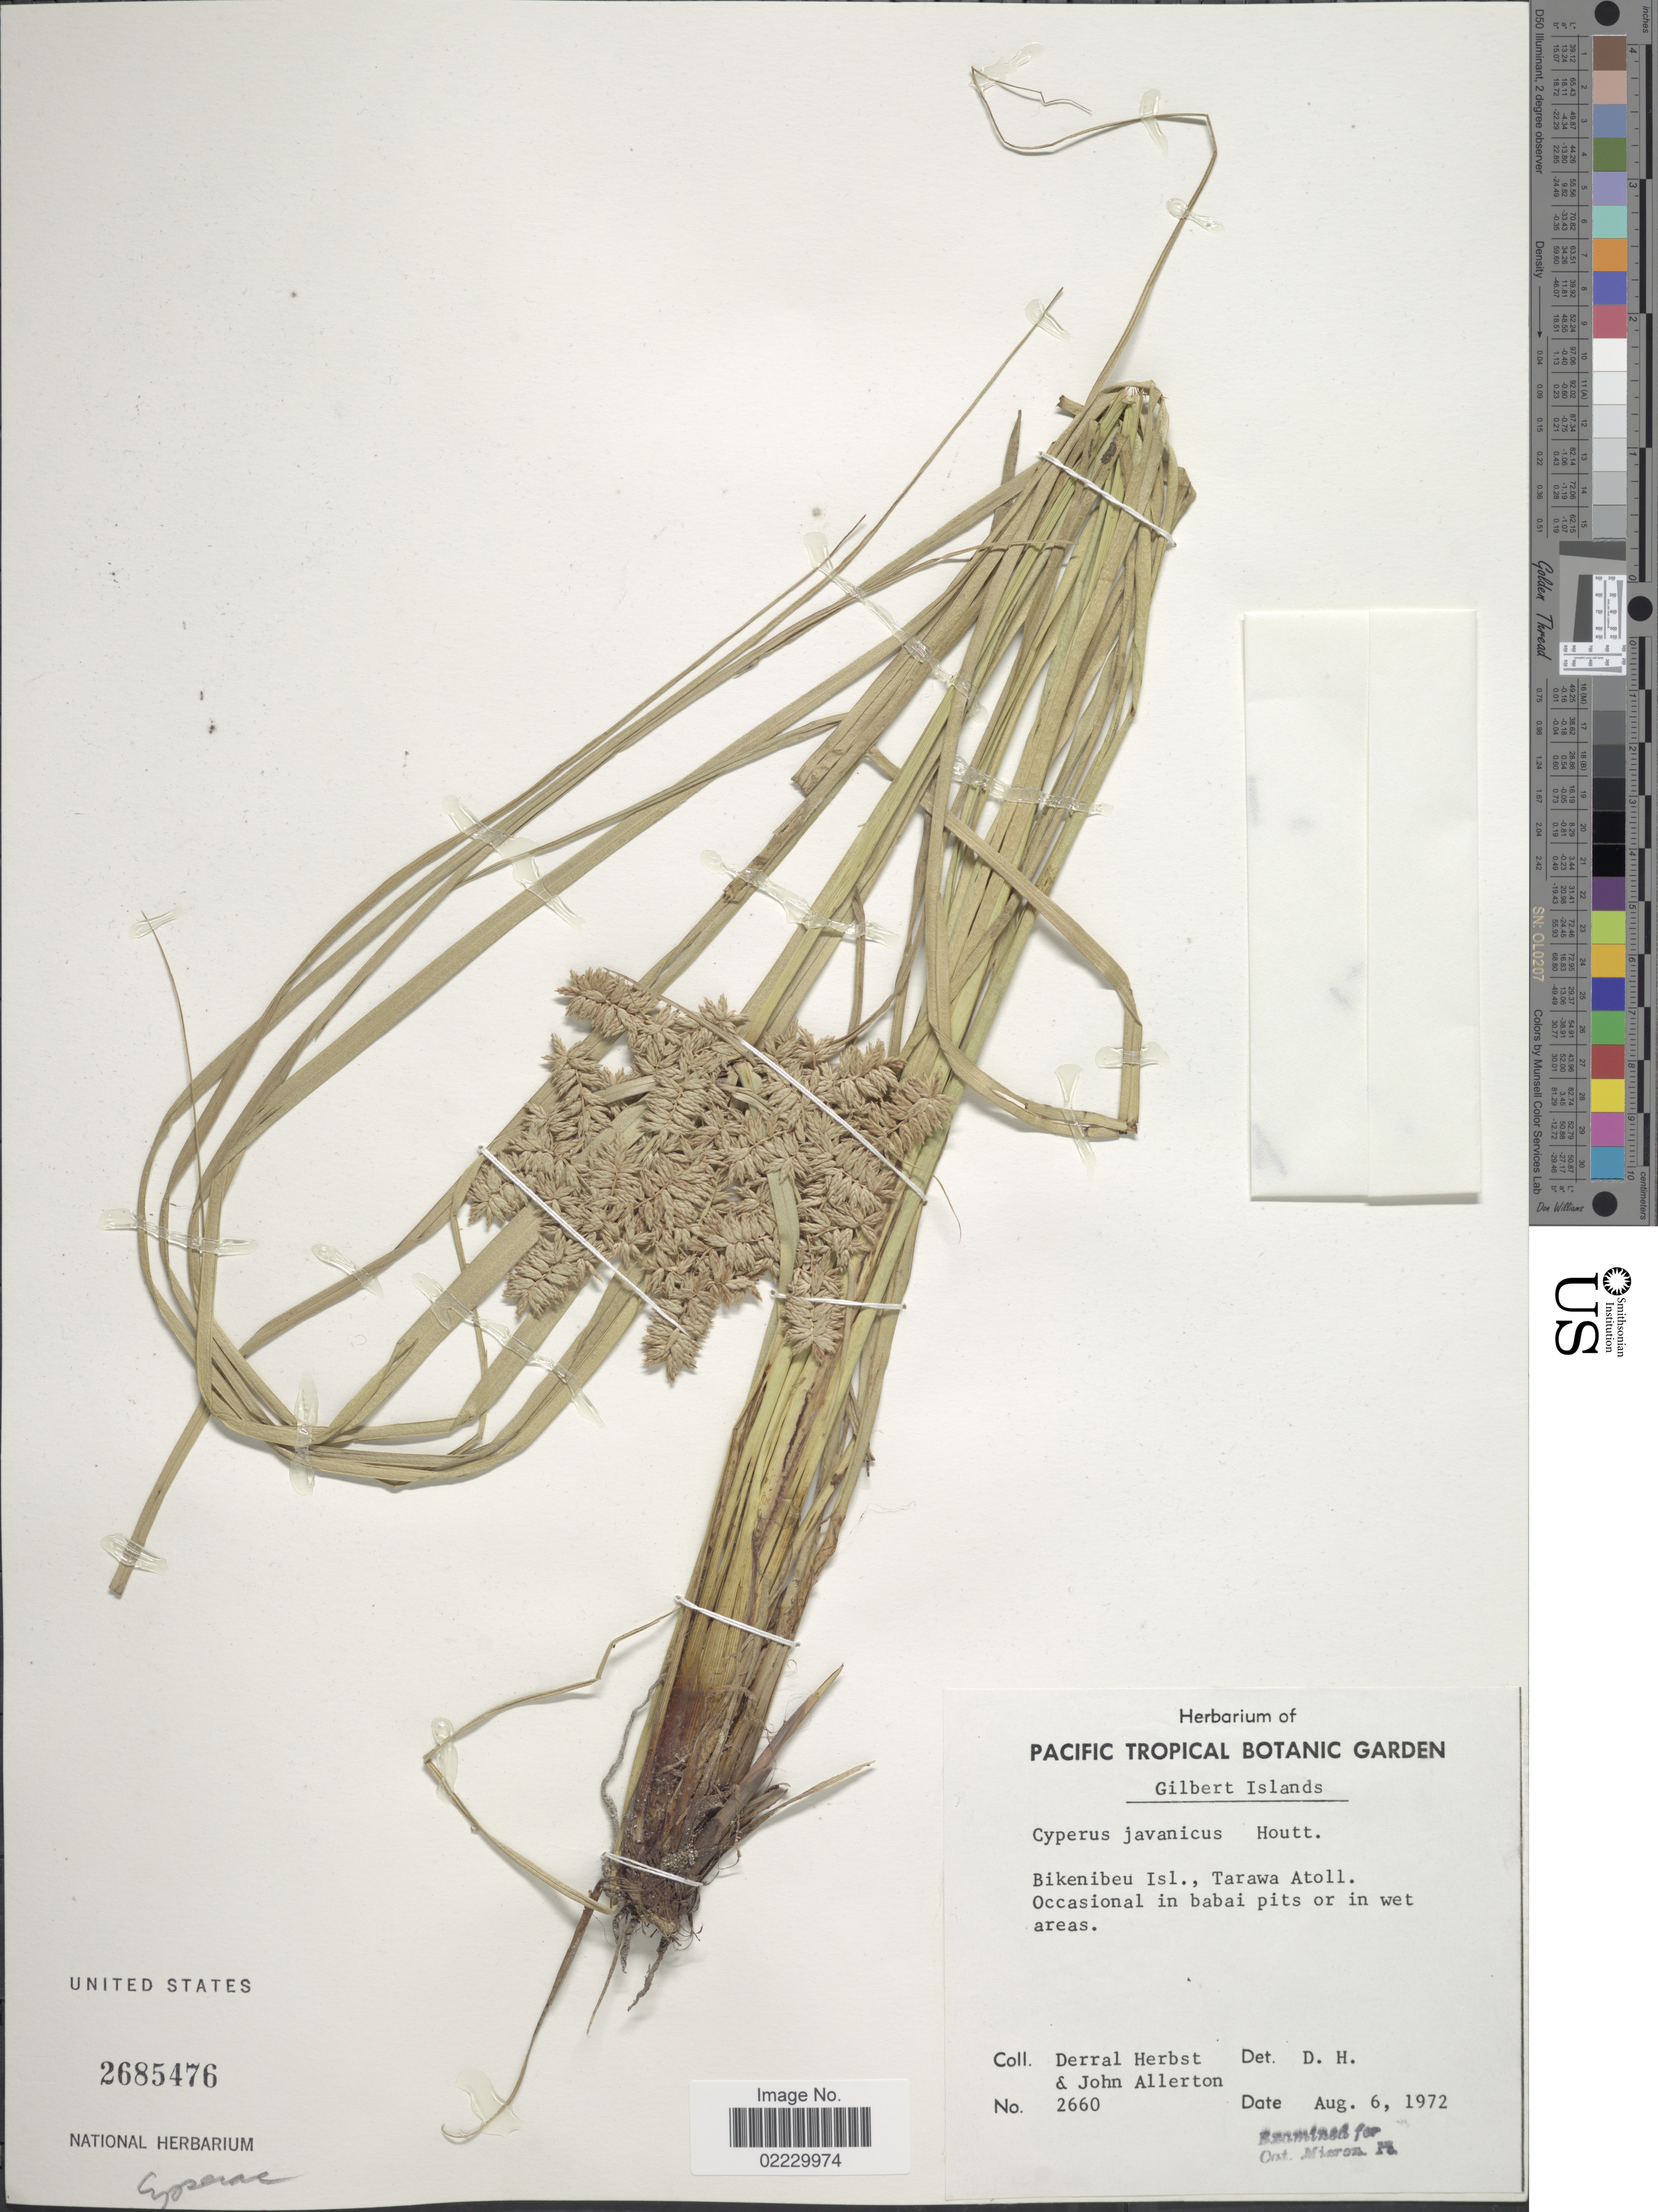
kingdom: Plantae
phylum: Tracheophyta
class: Liliopsida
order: Poales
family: Cyperaceae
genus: Cyperus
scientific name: Cyperus javanicus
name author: Houtt.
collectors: D. R. Herbst & J. Allerton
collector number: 2660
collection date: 1972-08-06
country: Kiribati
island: Tarawa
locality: Gilbert Islands. Bikenibeu Isl., Tarawa Atoll.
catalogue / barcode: US 2685476